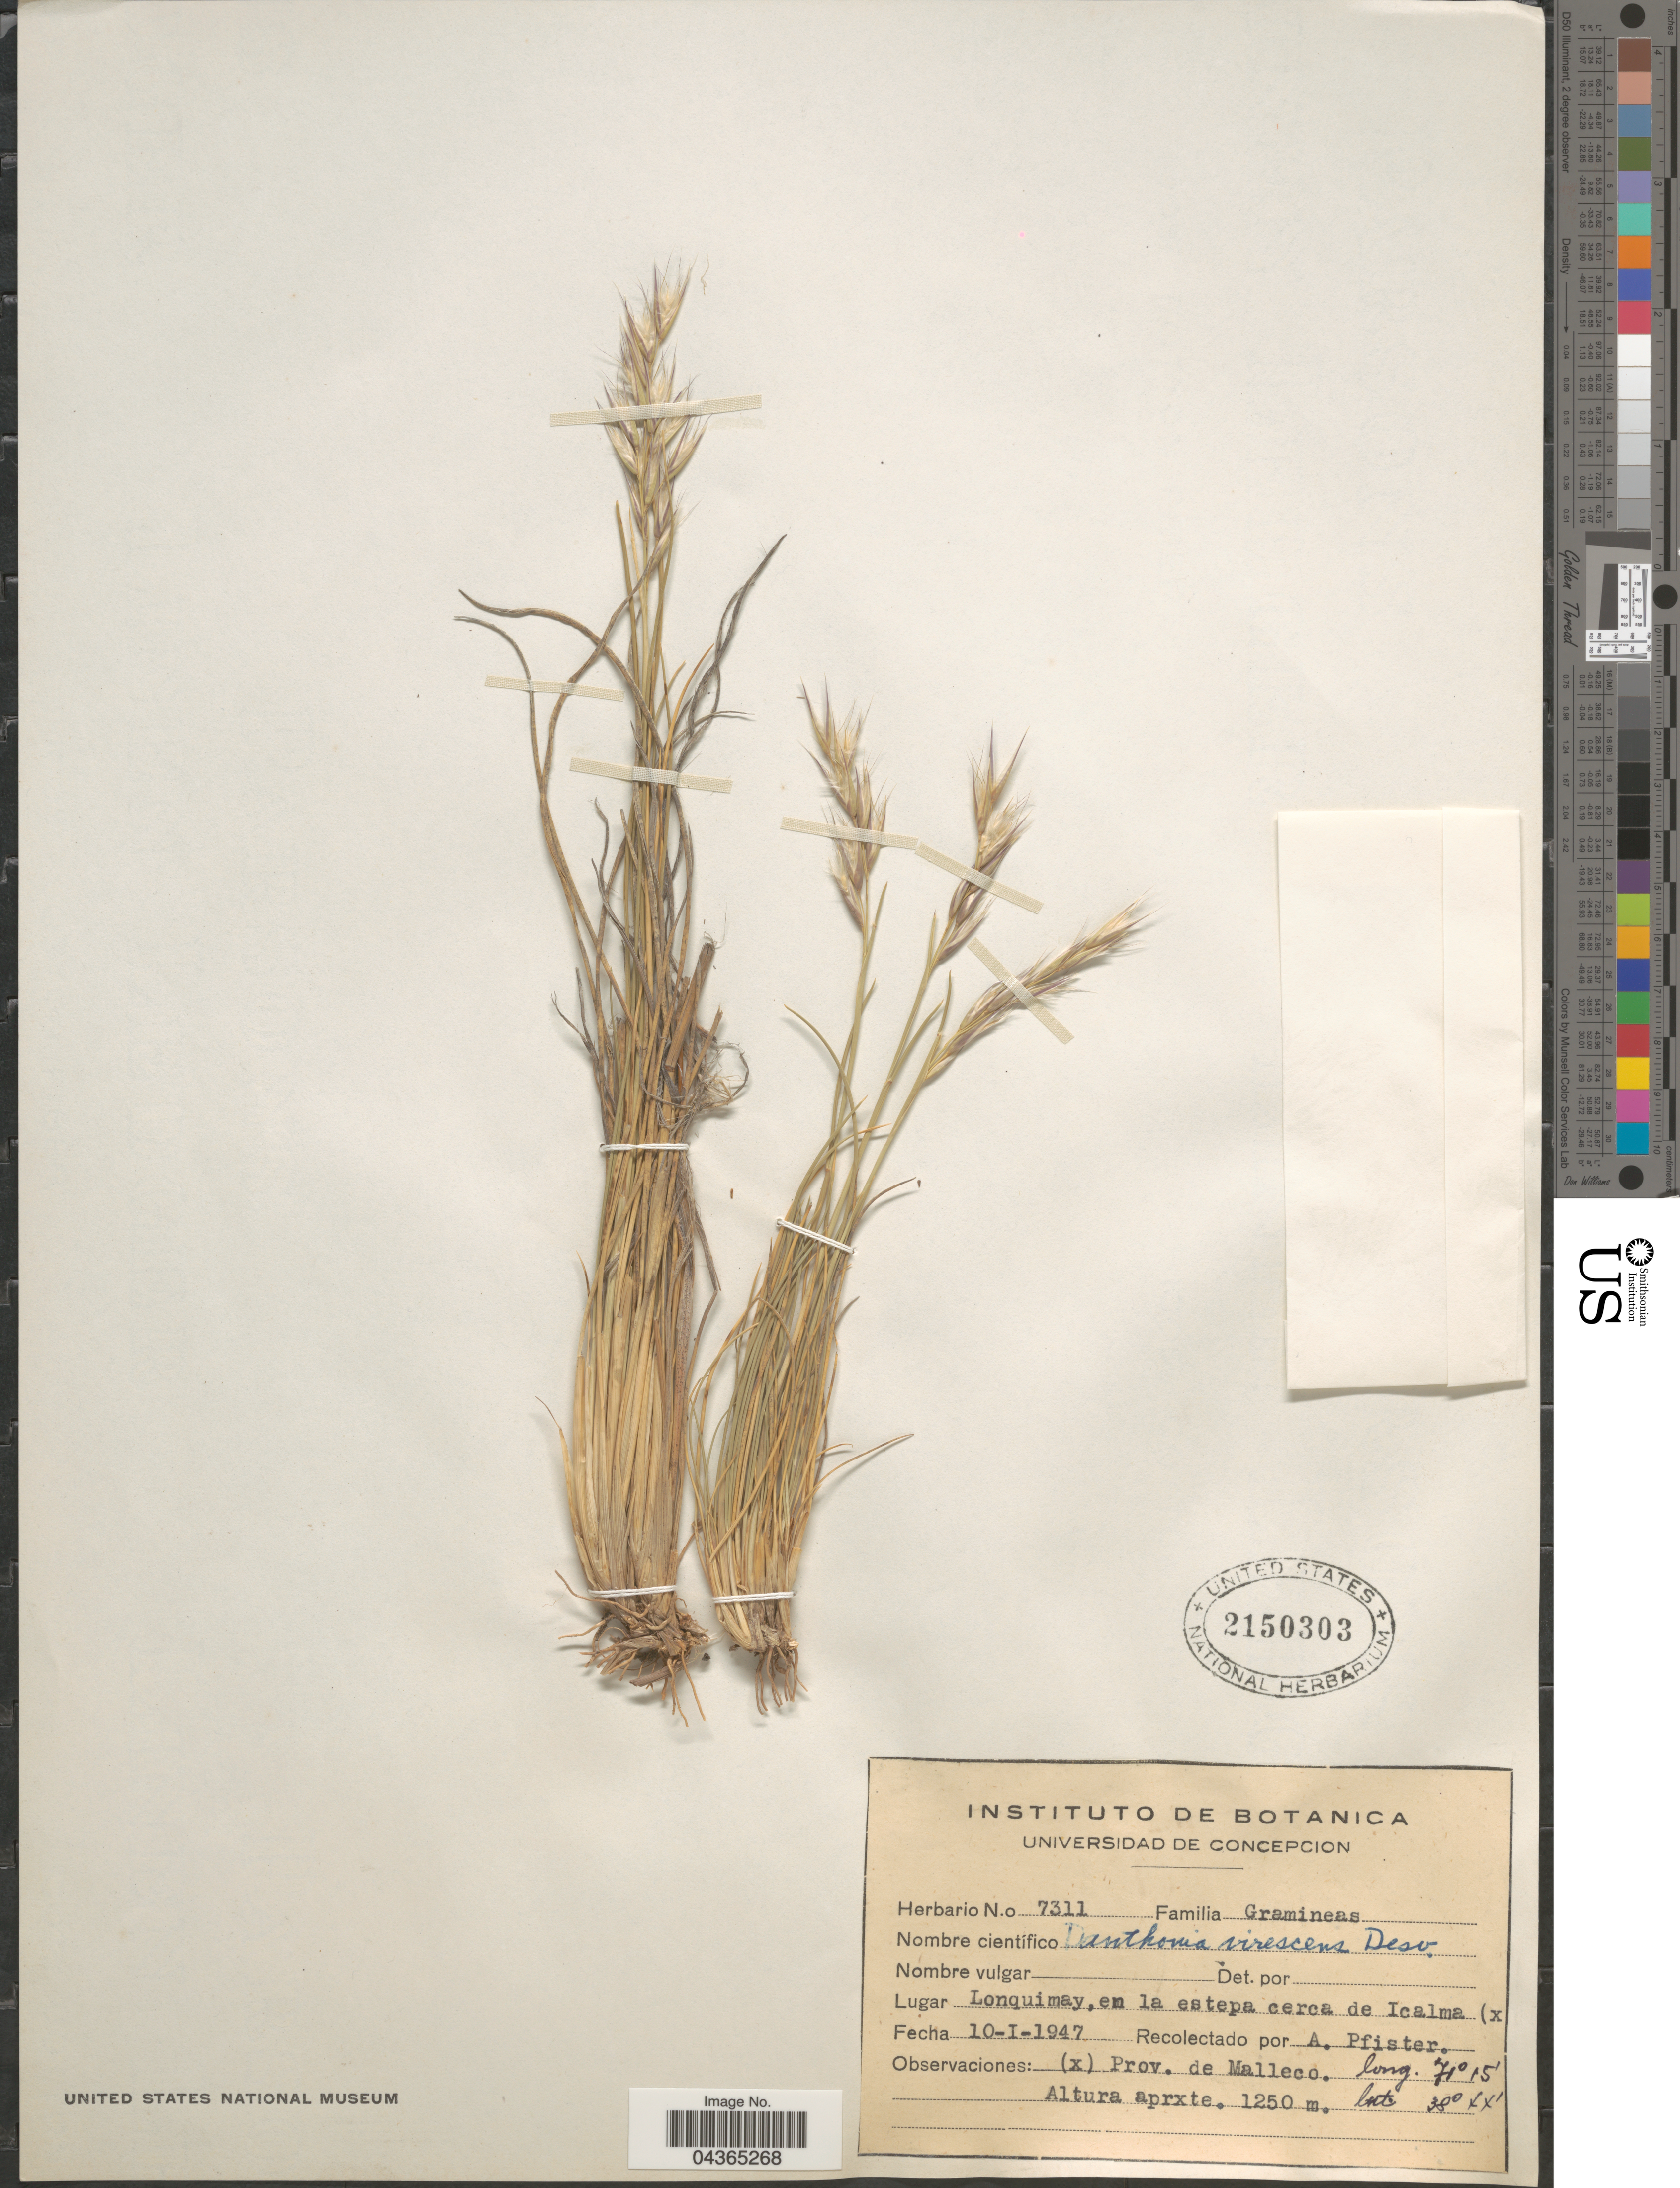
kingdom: Plantae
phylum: Tracheophyta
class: Liliopsida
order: Poales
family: Poaceae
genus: Rytidosperma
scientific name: Rytidosperma virescens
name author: (É. Desv.) Nicora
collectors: A. Pfister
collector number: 7311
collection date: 1947-01-10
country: Chile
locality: Lonquimay, en la estapa cerca de Icalma. Prov. de Malleco.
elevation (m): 1250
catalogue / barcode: US 2150303